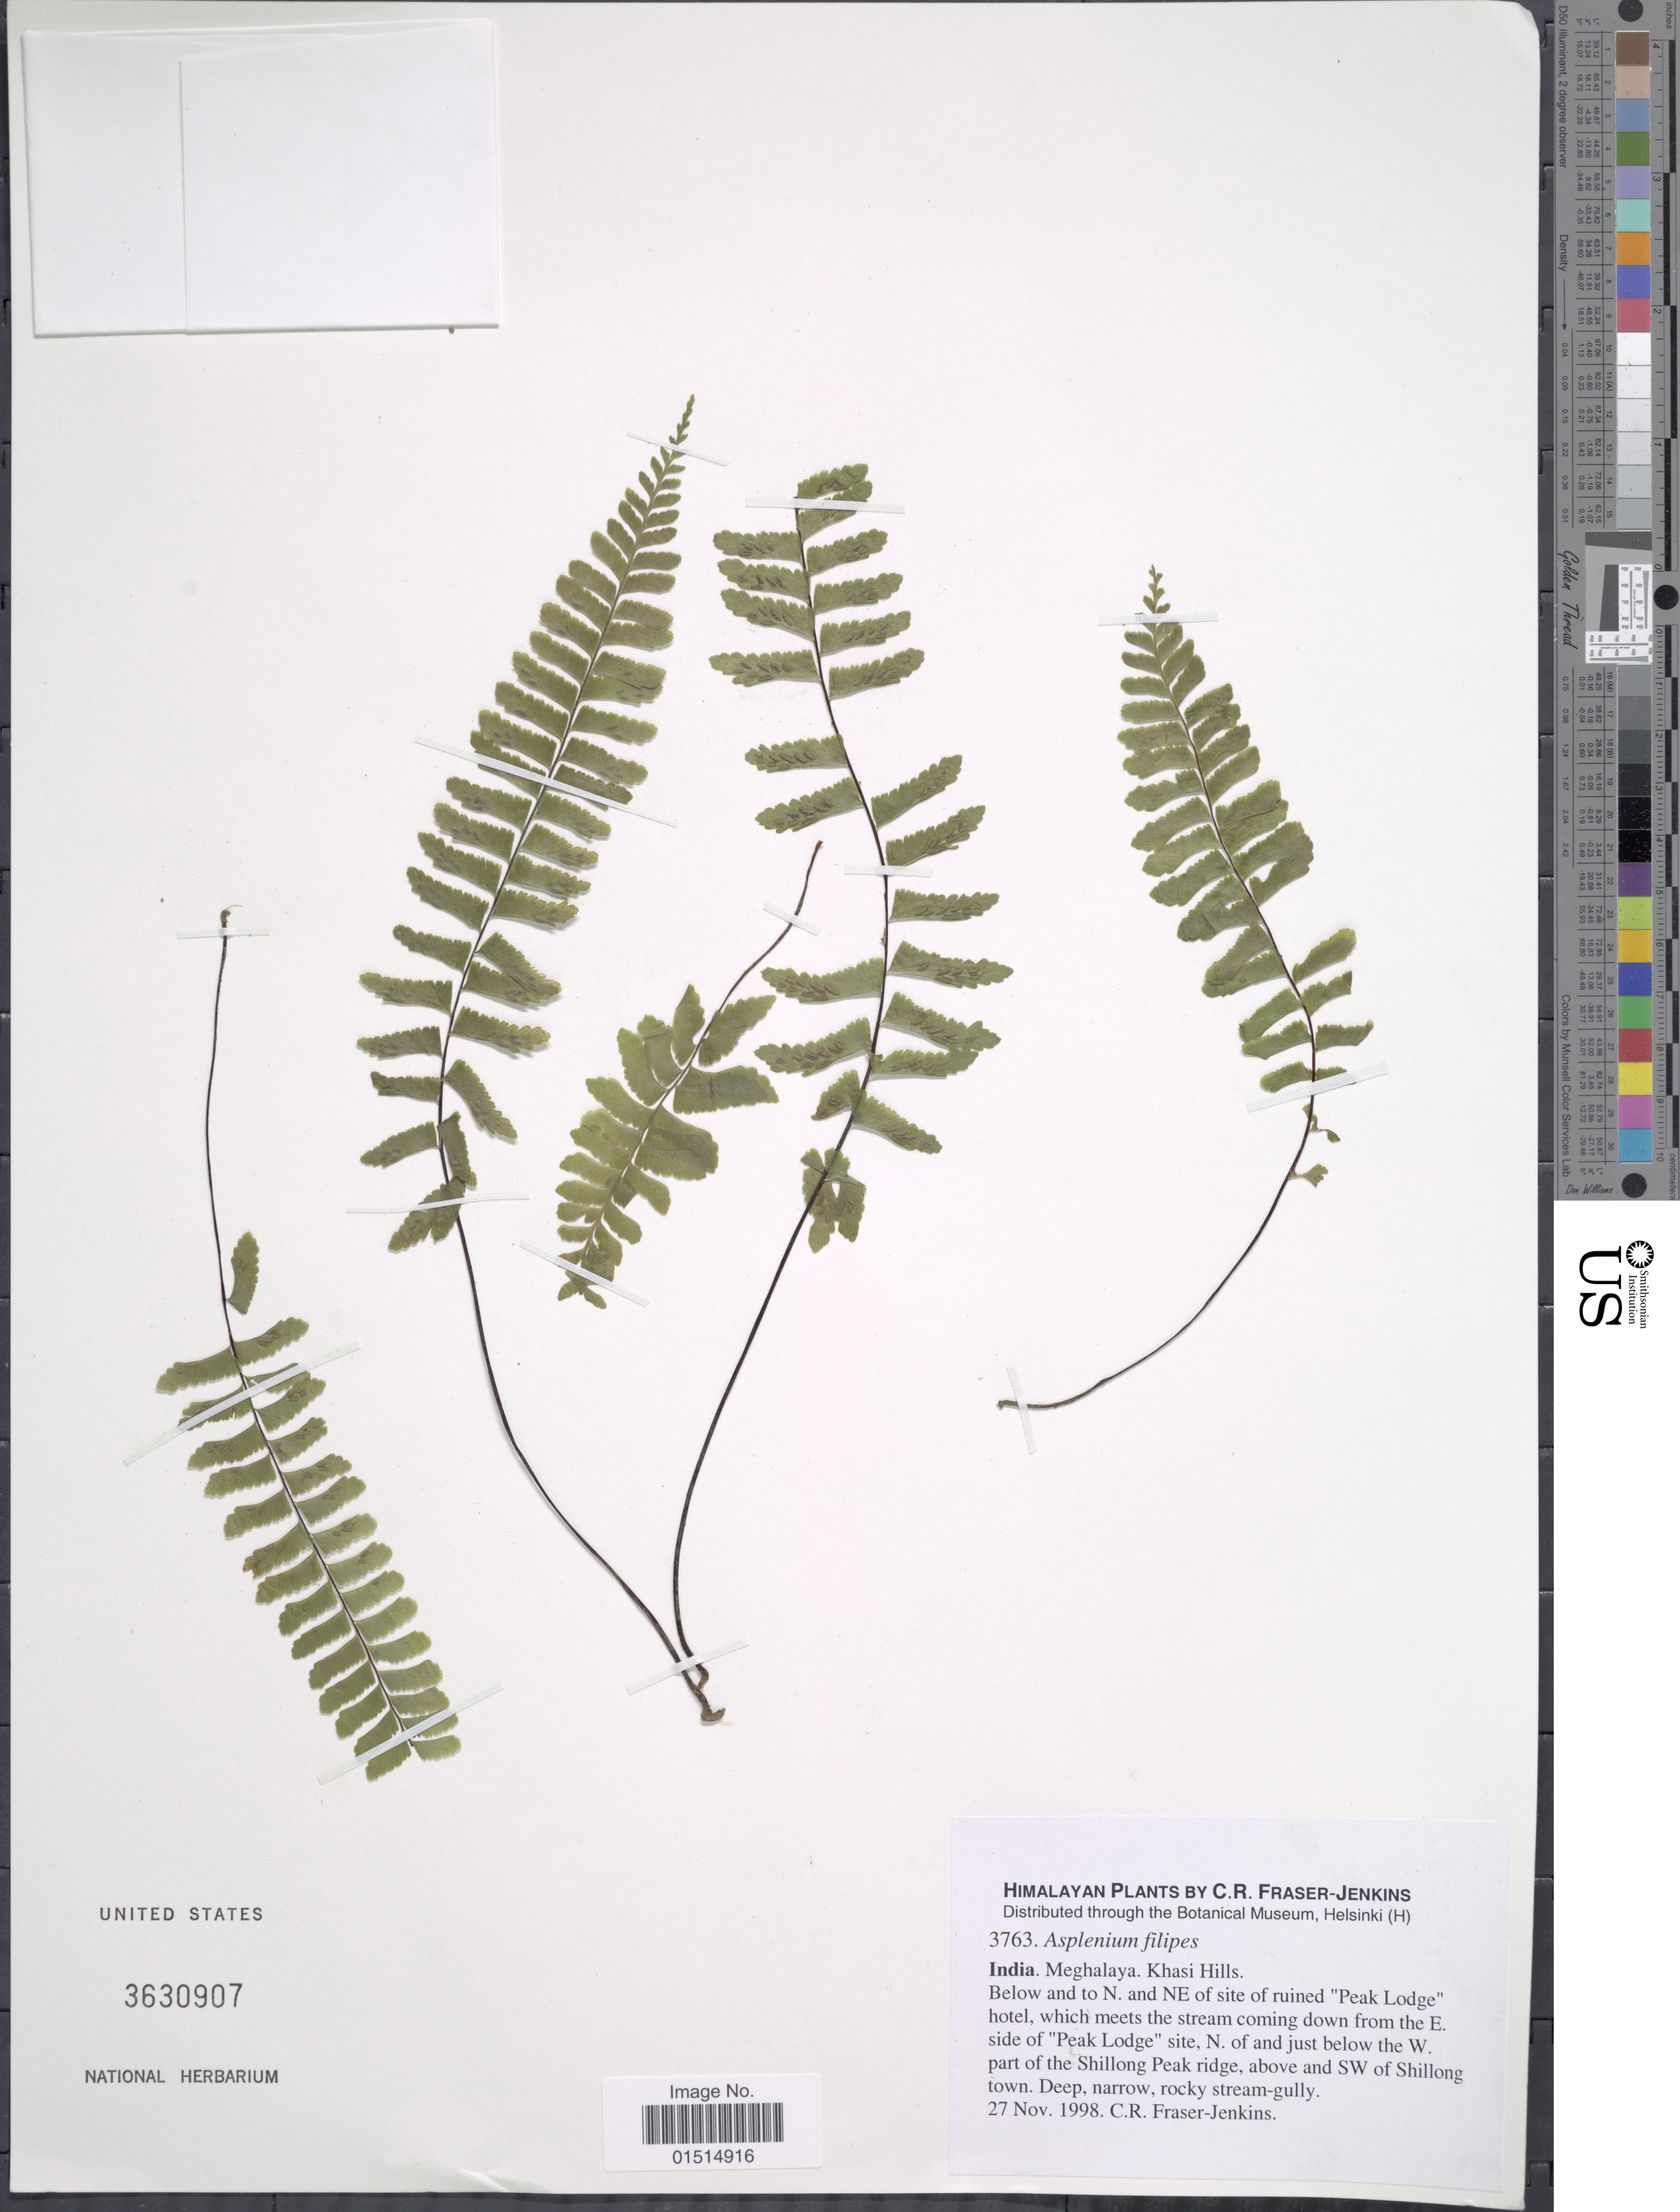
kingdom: Plantae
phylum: Tracheophyta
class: Polypodiopsida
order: Polypodiales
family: Aspleniaceae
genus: Asplenium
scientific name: Asplenium filipes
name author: Copel.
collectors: C. R. Fraser-Jenkins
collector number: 3763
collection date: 1998-11-27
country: India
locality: Meghalaya Khasi Hills. Below and to N. and NE of site of ruined "Peak Lodge" hotel, which meets the stream coming down from the E. side of " Peak Lodge " site, N. of and just below the W. part of the Shillong Peak ridge, above and SW of Shillong town. Deep, narrow, rocky stream-gully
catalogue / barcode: US 3630907